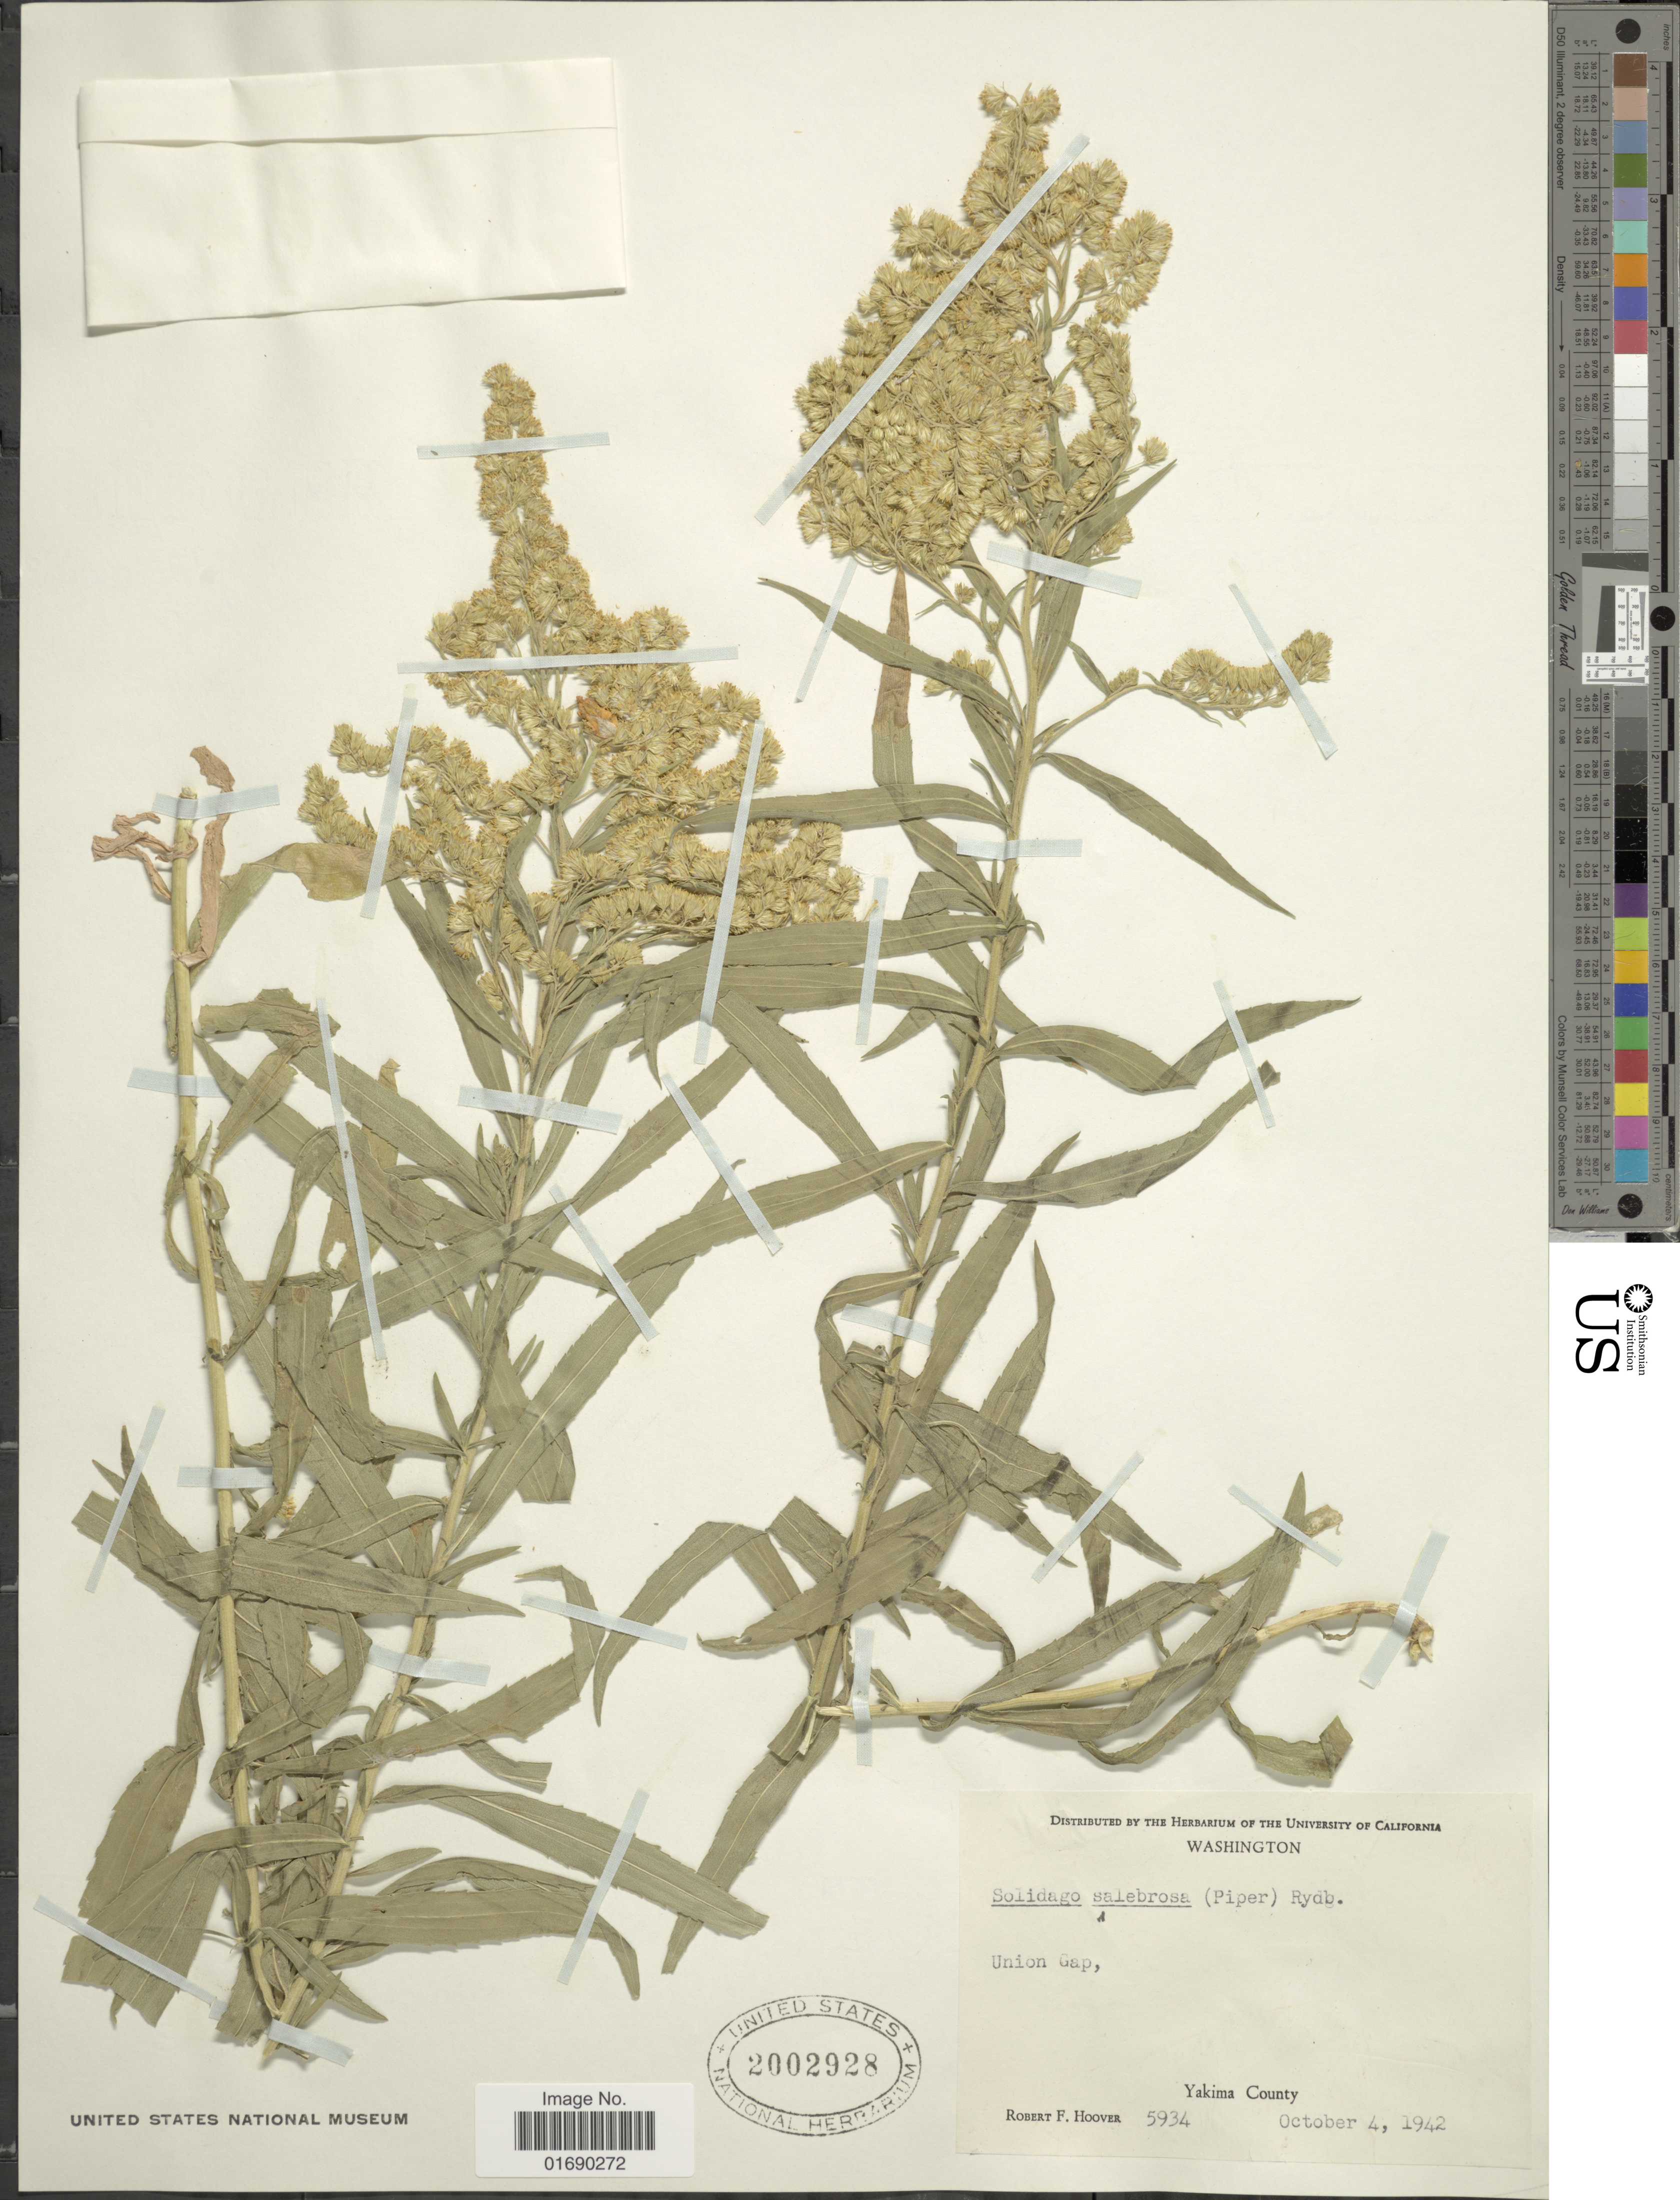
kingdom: Plantae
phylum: Tracheophyta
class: Magnoliopsida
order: Asterales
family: Asteraceae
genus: Solidago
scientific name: Solidago salebrosa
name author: (Piper) Rydb.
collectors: R. F. Hoover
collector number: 5934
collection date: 1942-10-04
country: United States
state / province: Washington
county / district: Yakima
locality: Union Gap, Yakima County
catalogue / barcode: US 2002928